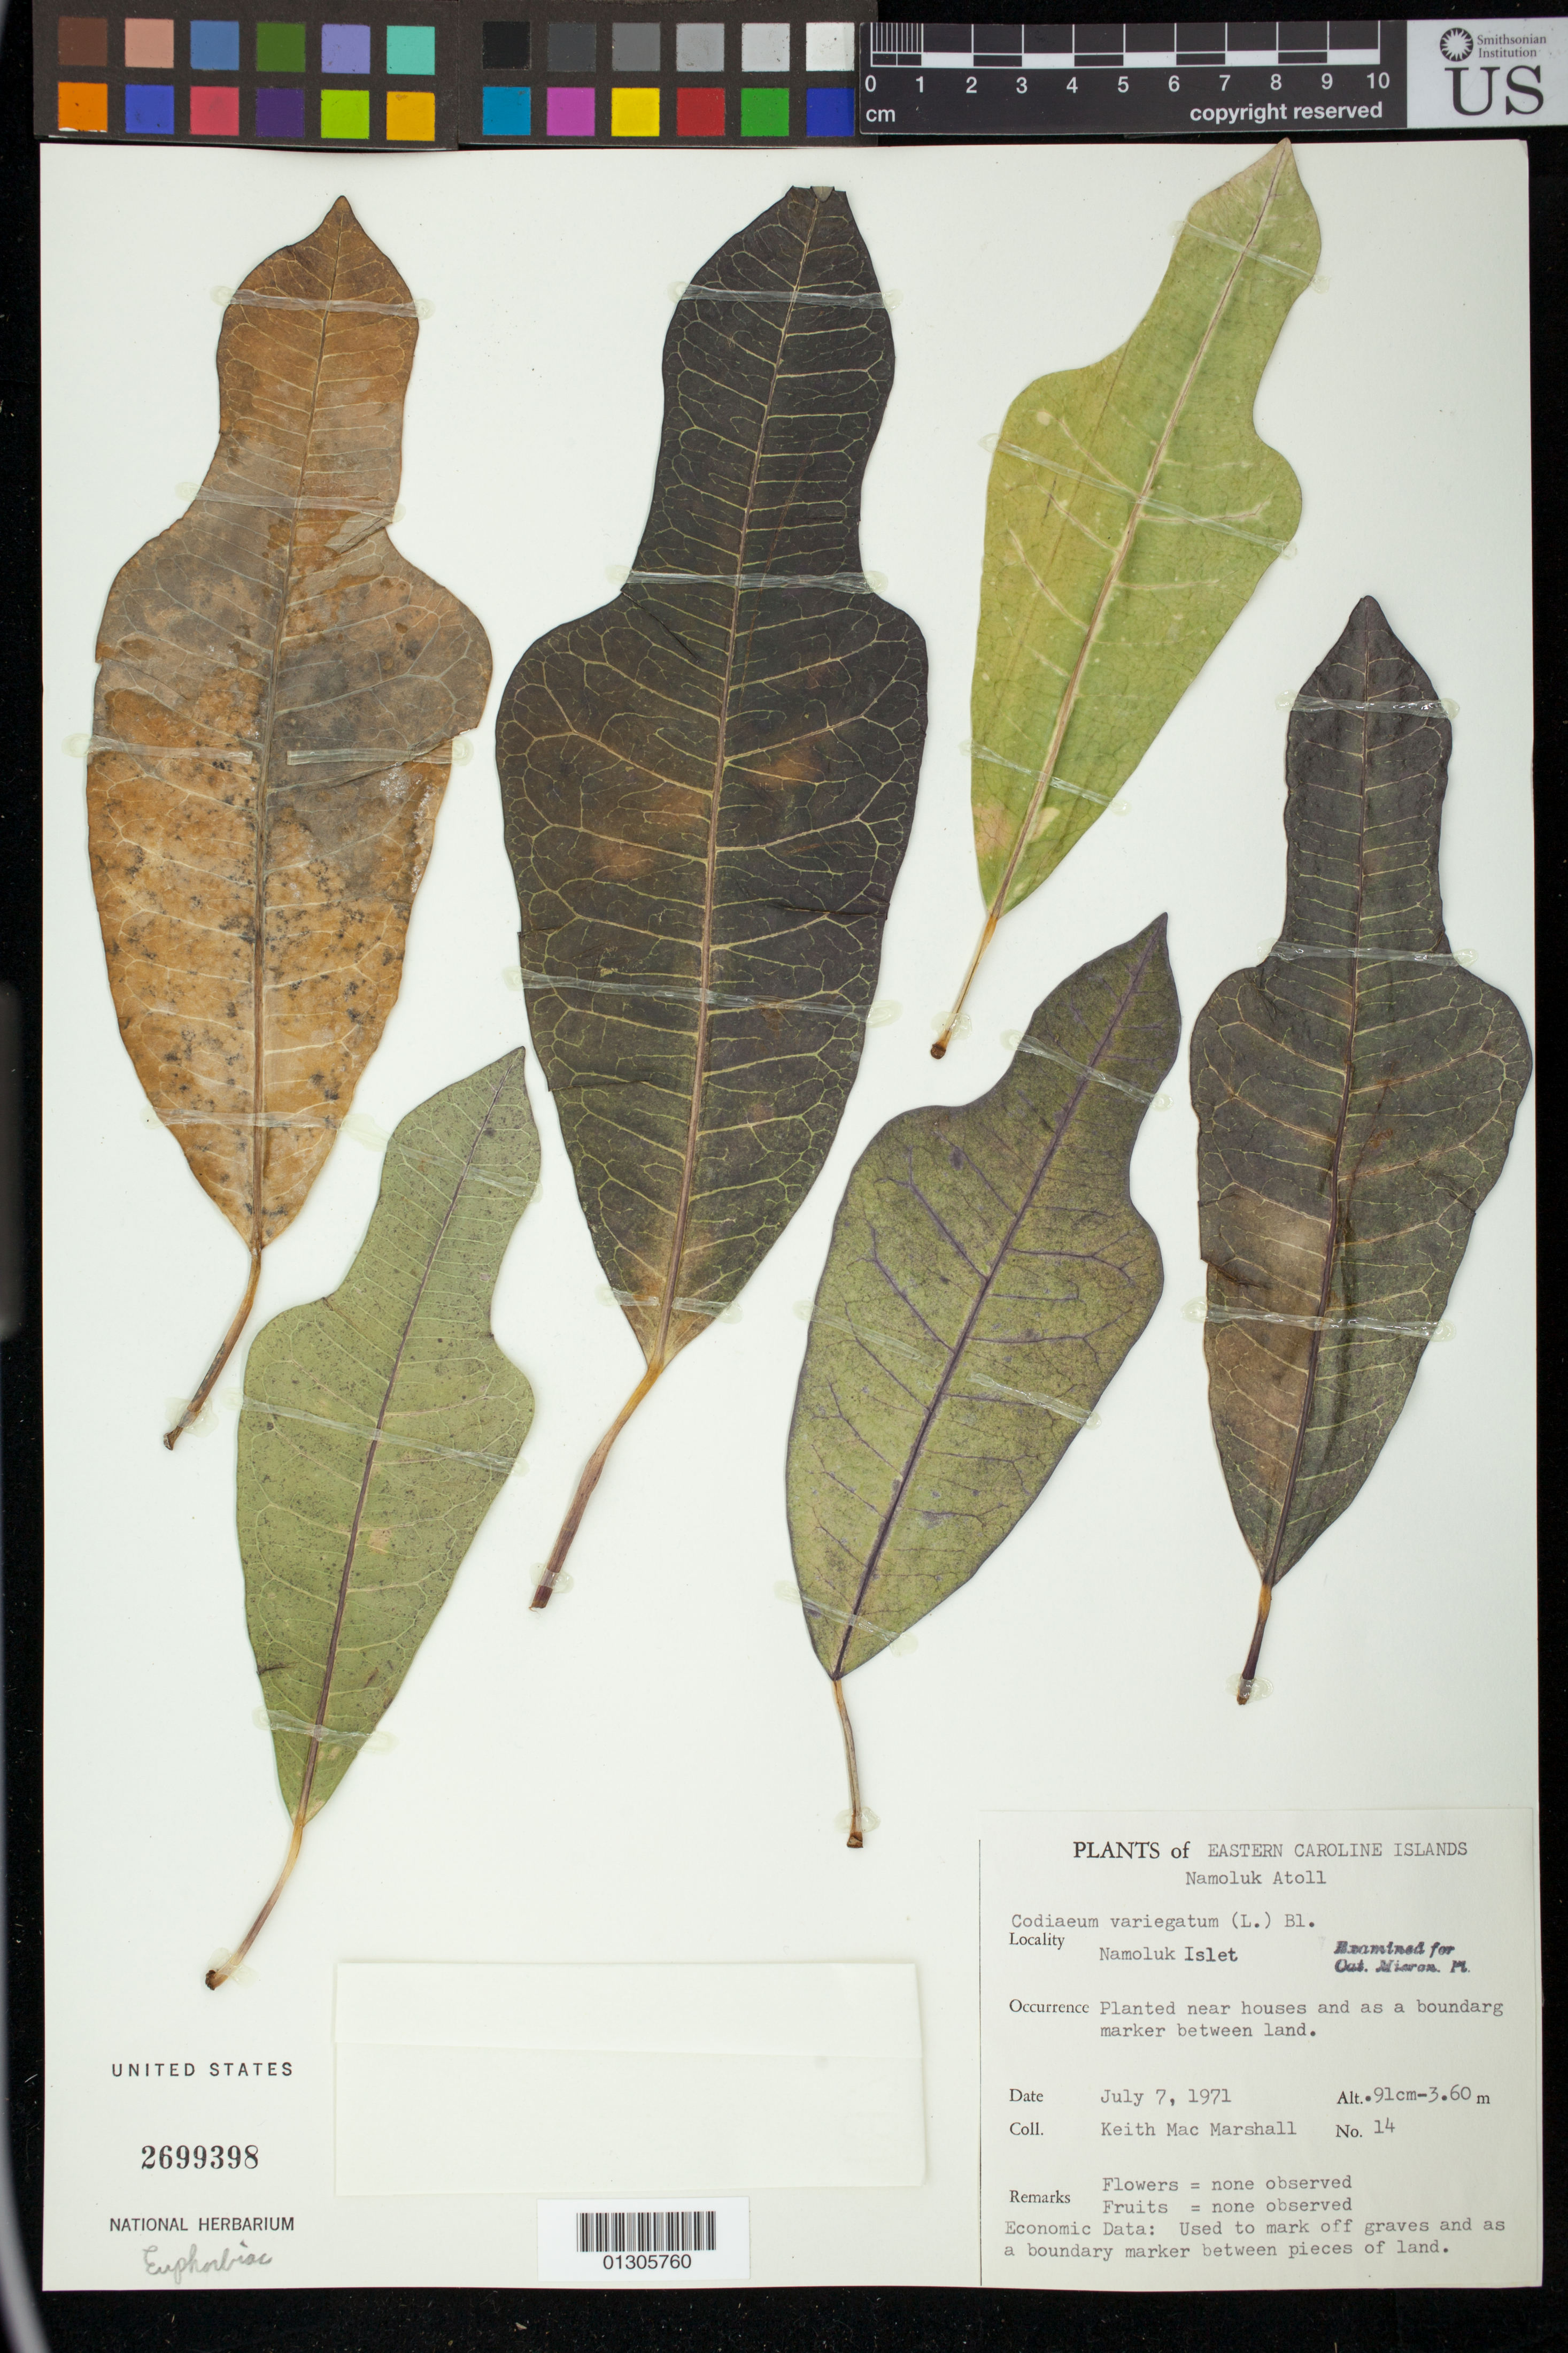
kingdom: Plantae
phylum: Tracheophyta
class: Magnoliopsida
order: Malpighiales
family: Euphorbiaceae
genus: Codiaeum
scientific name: Codiaeum variegatum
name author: (L.) Rumph. ex A. Juss.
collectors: K. M. Marshall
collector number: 14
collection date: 1971-07-07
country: Micronesia, Federated States of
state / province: Truk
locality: Namoluk Islet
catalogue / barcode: US 2699398